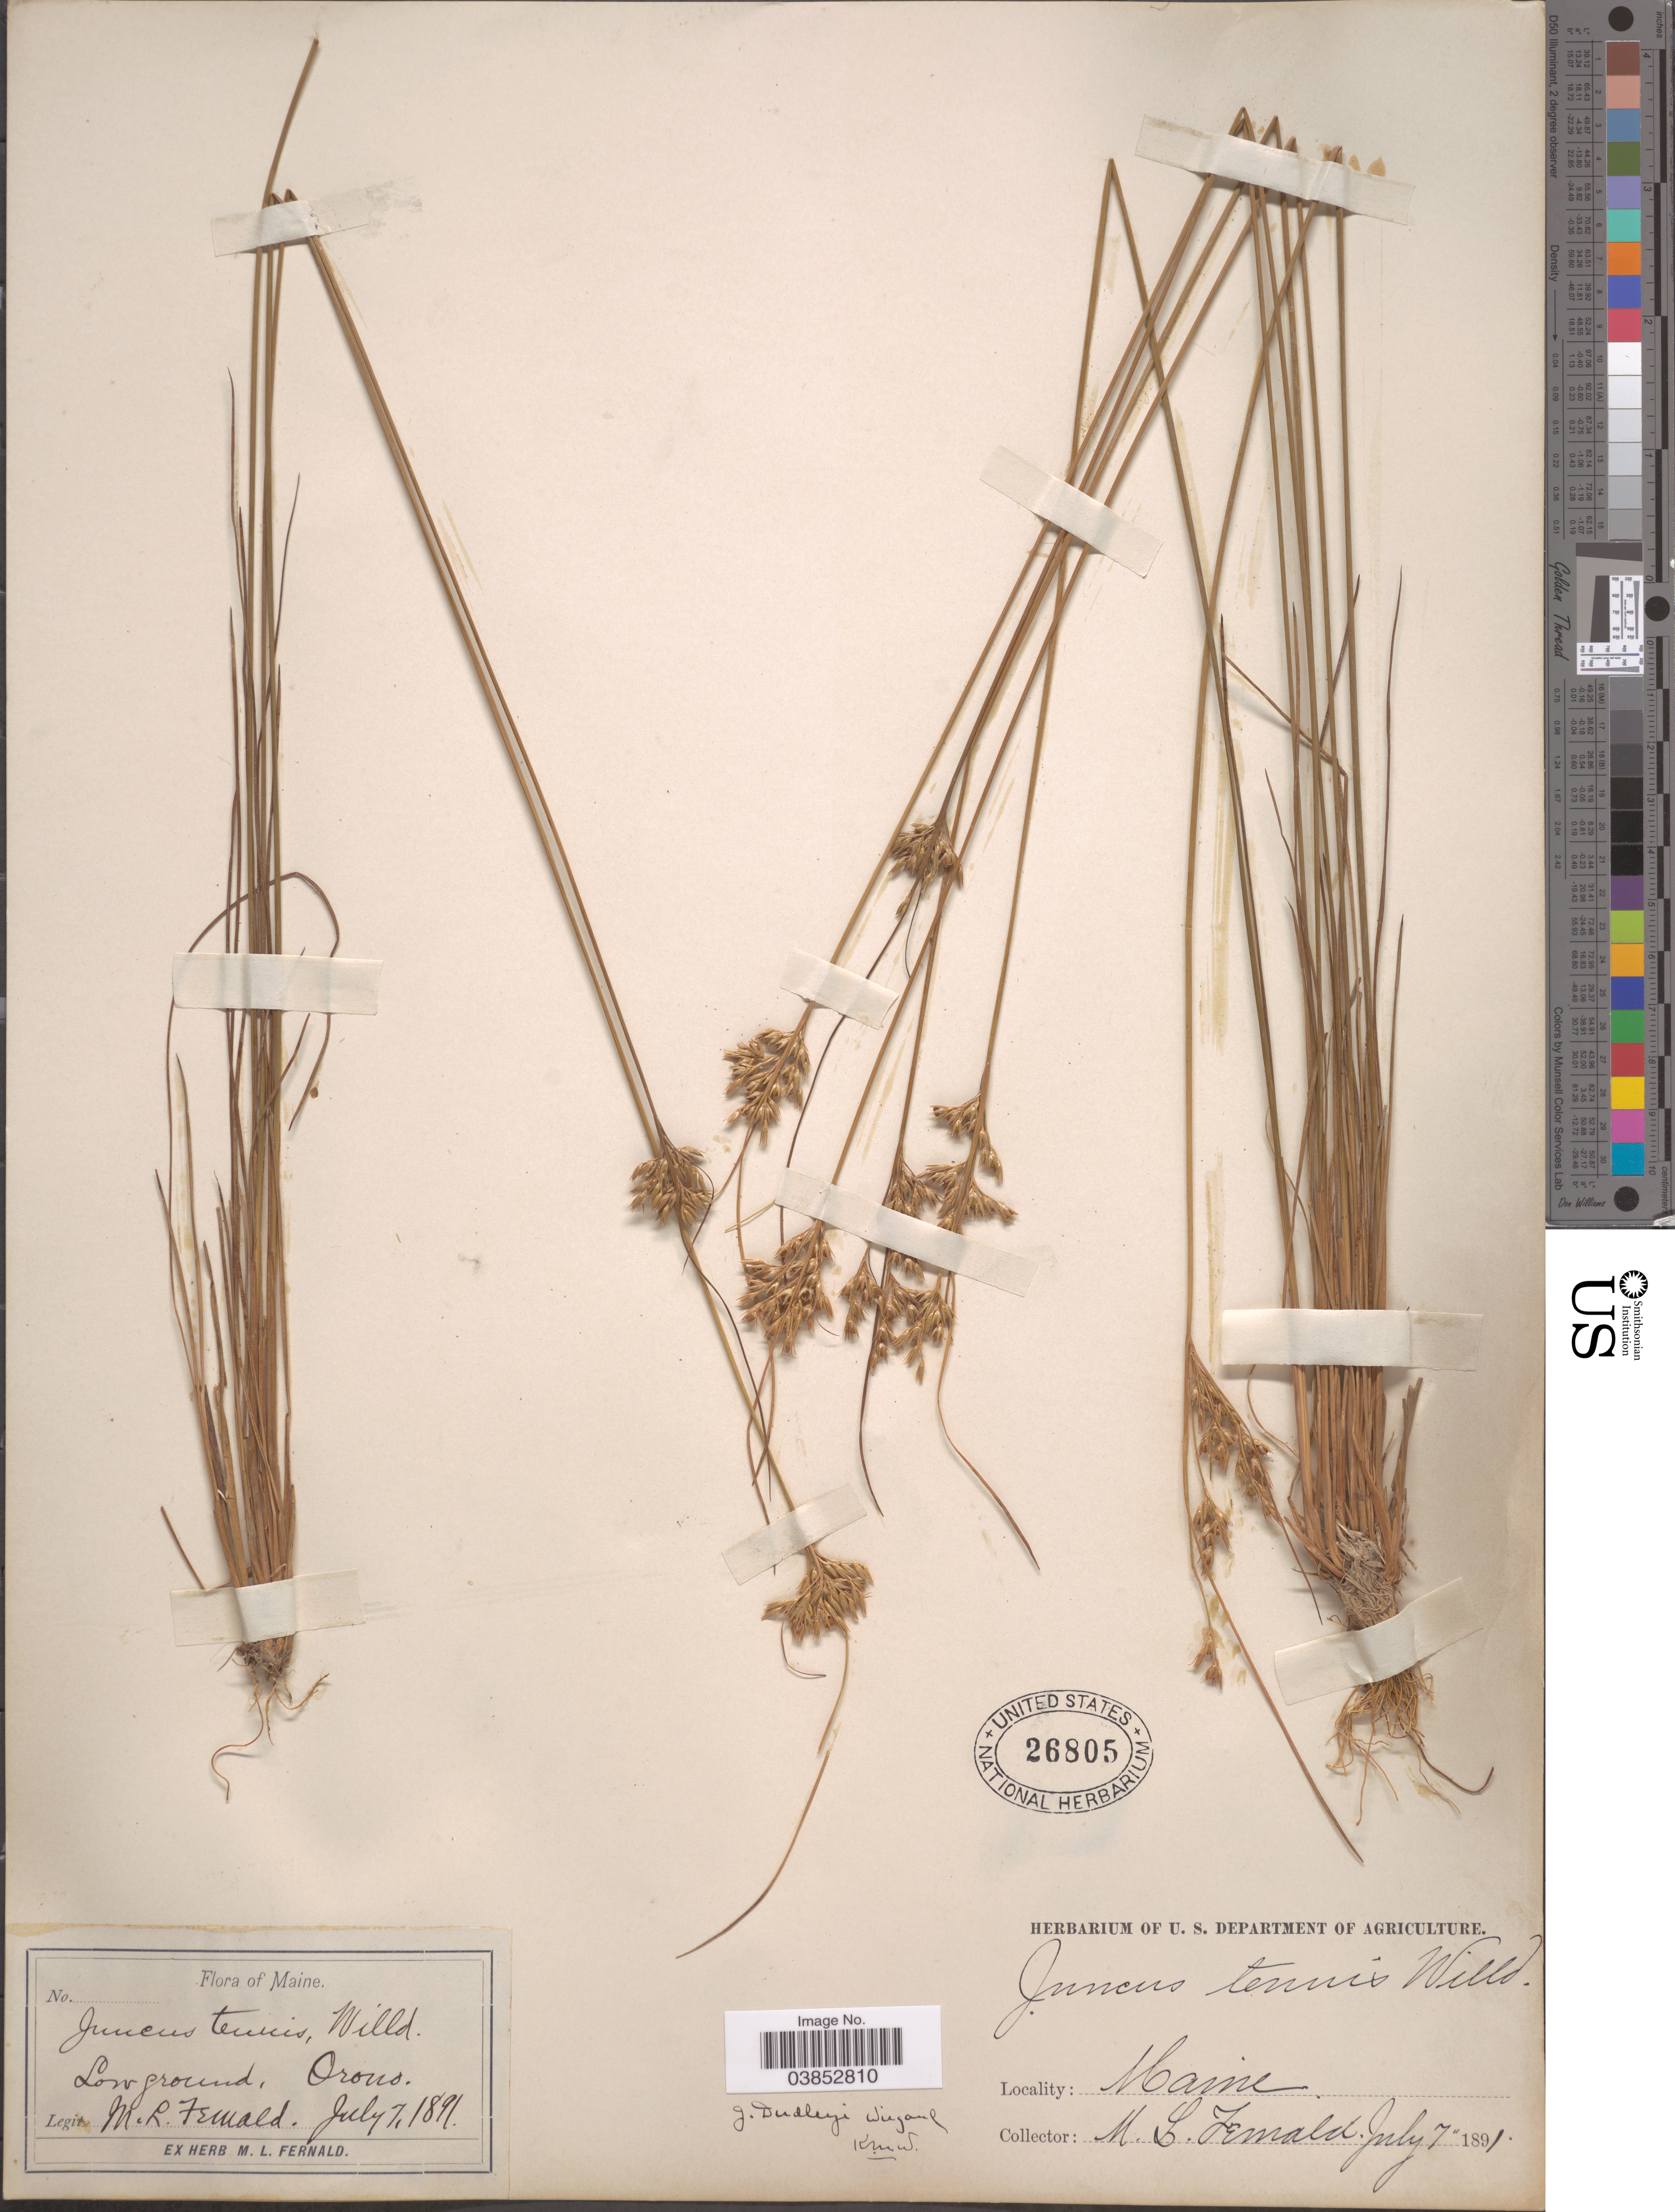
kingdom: Plantae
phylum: Tracheophyta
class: Liliopsida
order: Poales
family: Juncaceae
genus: Juncus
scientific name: Juncus dudleyi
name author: Wiegand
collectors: M. L. Fernald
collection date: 1891-07-07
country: United States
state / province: Maine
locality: Low ground, Orono.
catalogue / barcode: US 26805